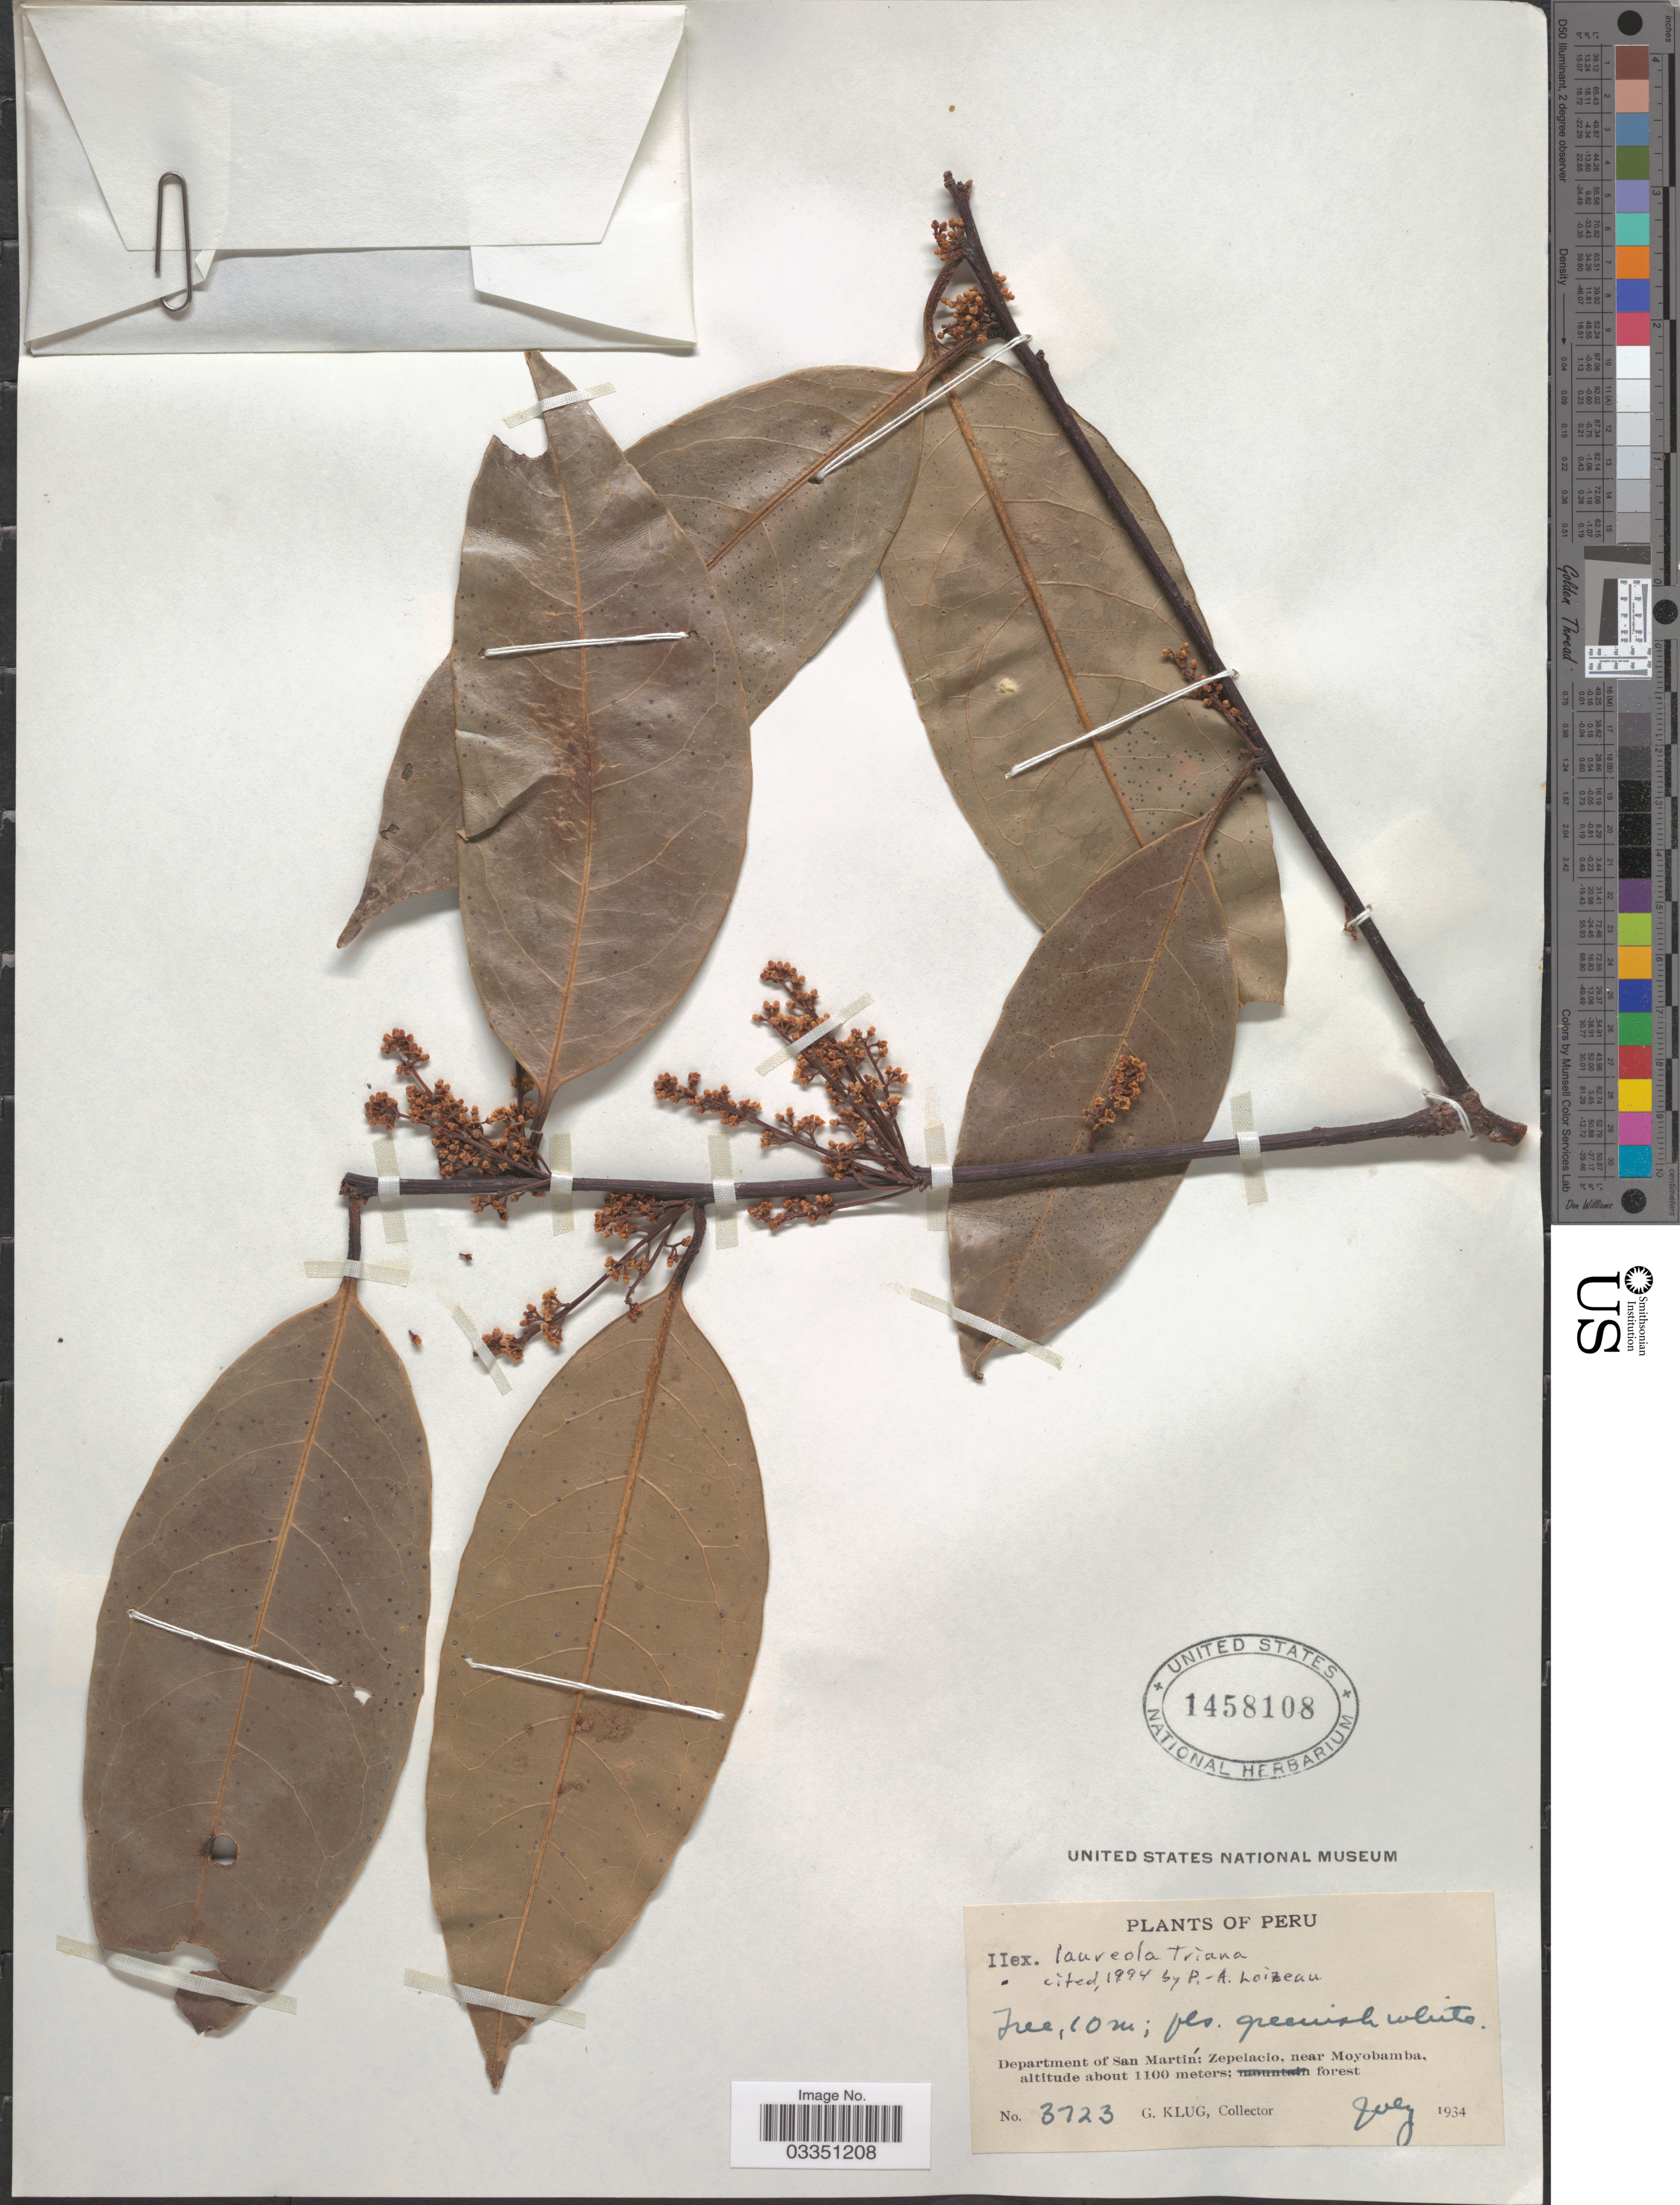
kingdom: Plantae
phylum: Tracheophyta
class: Magnoliopsida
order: Aquifoliales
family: Aquifoliaceae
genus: Ilex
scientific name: Ilex laureola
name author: Triana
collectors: G. Klug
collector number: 3723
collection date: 1934-07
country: Peru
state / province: San Martín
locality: Department of San Martín: Zepelacio, near Moyobamba.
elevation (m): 1100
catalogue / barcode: US 1458108